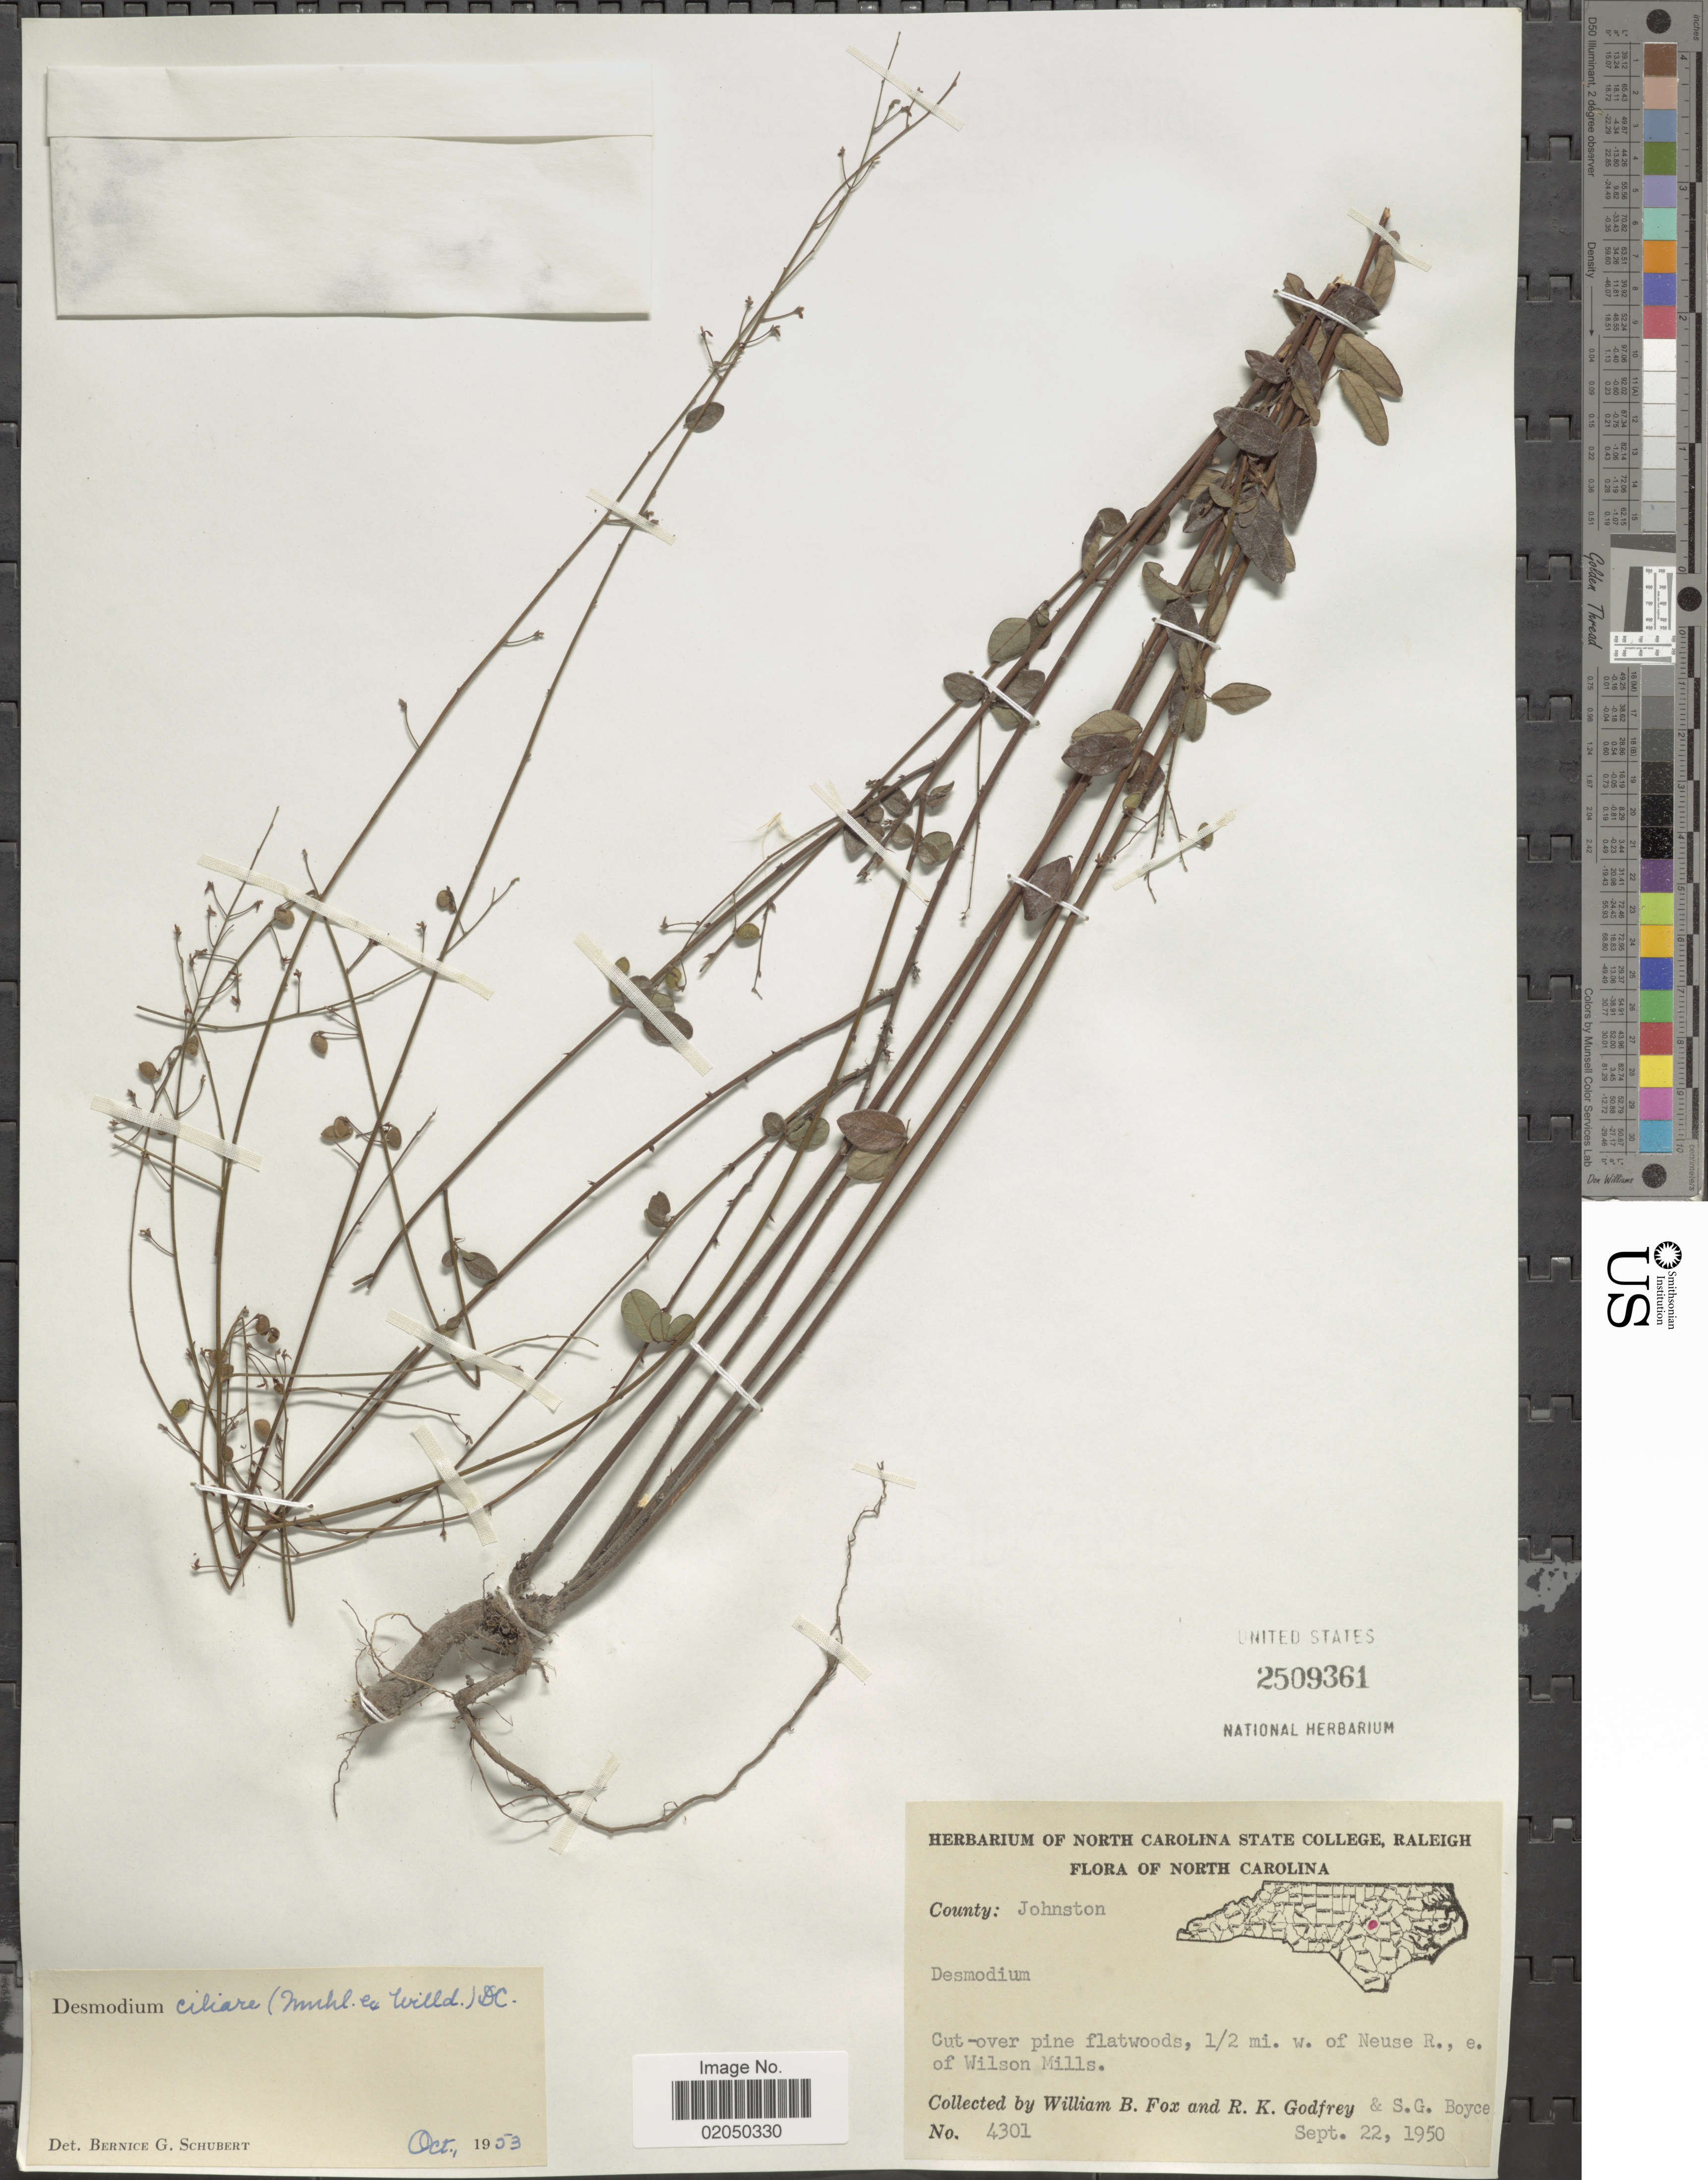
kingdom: Plantae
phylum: Tracheophyta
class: Magnoliopsida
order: Fabales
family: Fabaceae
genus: Desmodium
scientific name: Desmodium ciliare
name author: (Muhl. ex Willd.) DC.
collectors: W. B. Fox, R. K. Godfrey & S. Boyce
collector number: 4301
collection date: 1950-09-22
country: United States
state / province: North Carolina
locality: County Johnston, 1/2 mi. w. of Neuse R., e. of Wilson Mills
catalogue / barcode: US 2509361